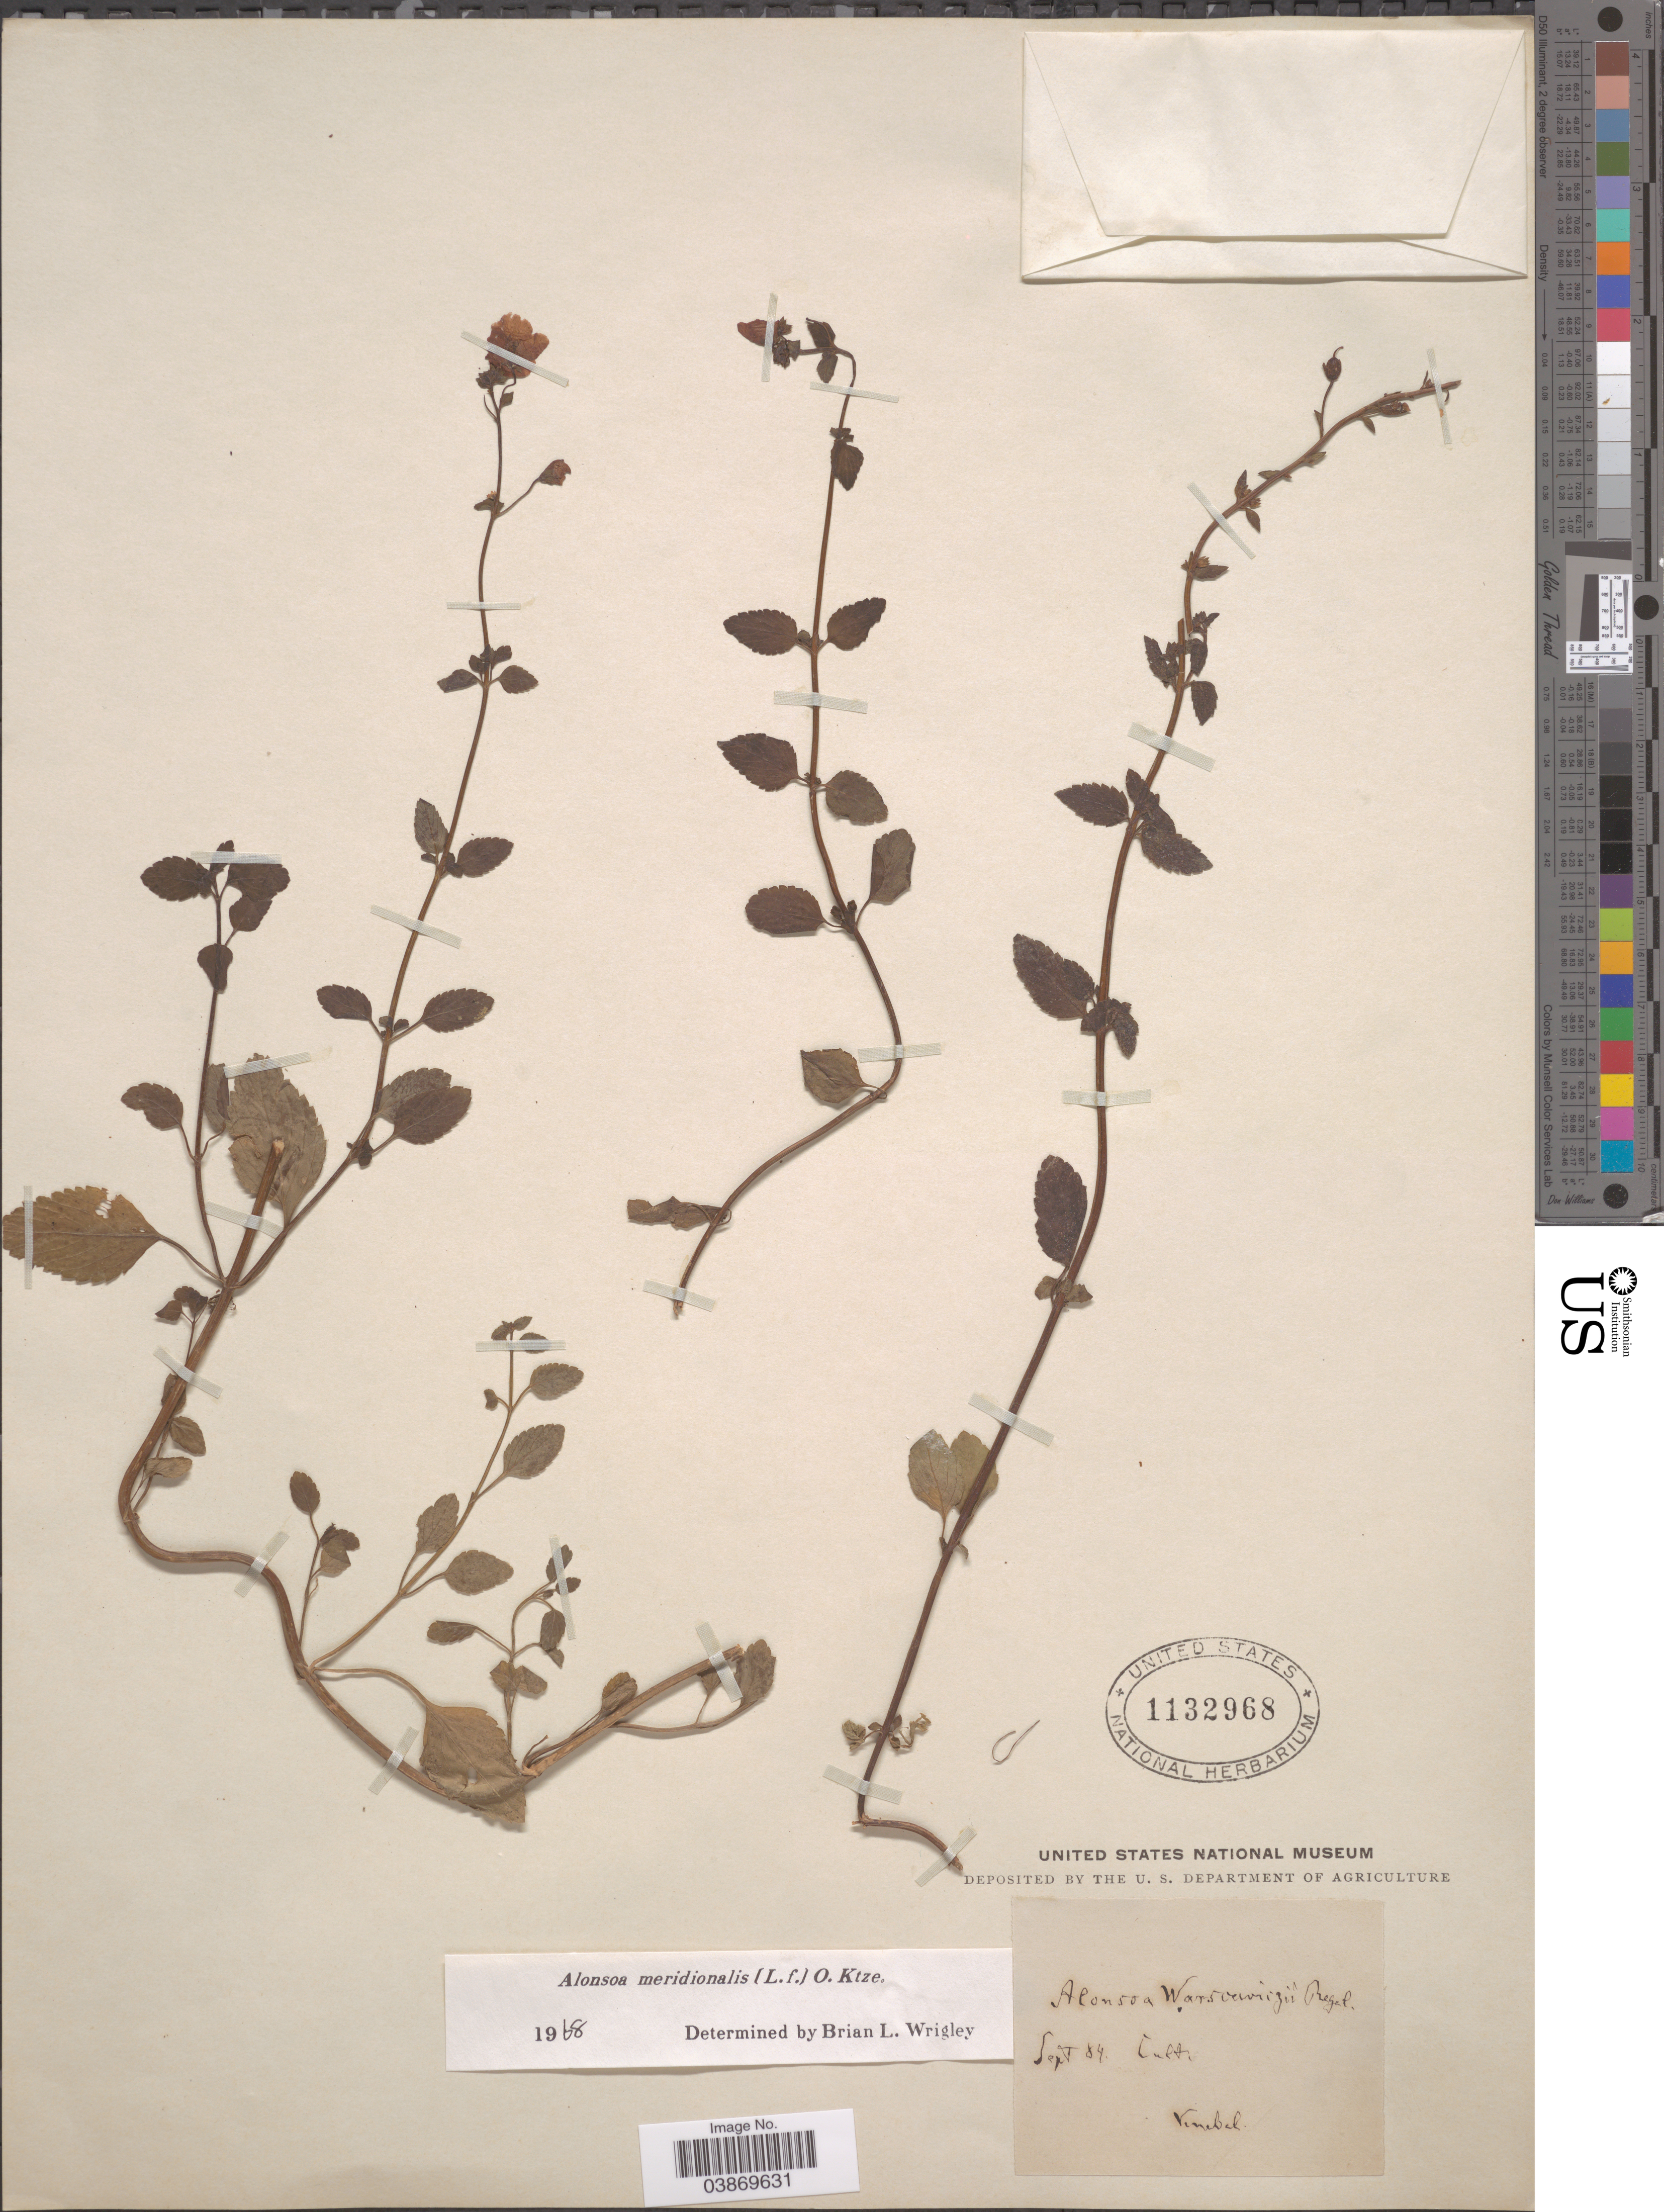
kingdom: Plantae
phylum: Tracheophyta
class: Magnoliopsida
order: Lamiales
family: Scrophulariaceae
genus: Alonsoa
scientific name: Alonsoa meridionalis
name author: (L. f.) Kuntze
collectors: Vinebel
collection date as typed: Transcribed d/m/y: /9/84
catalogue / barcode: US 1132968